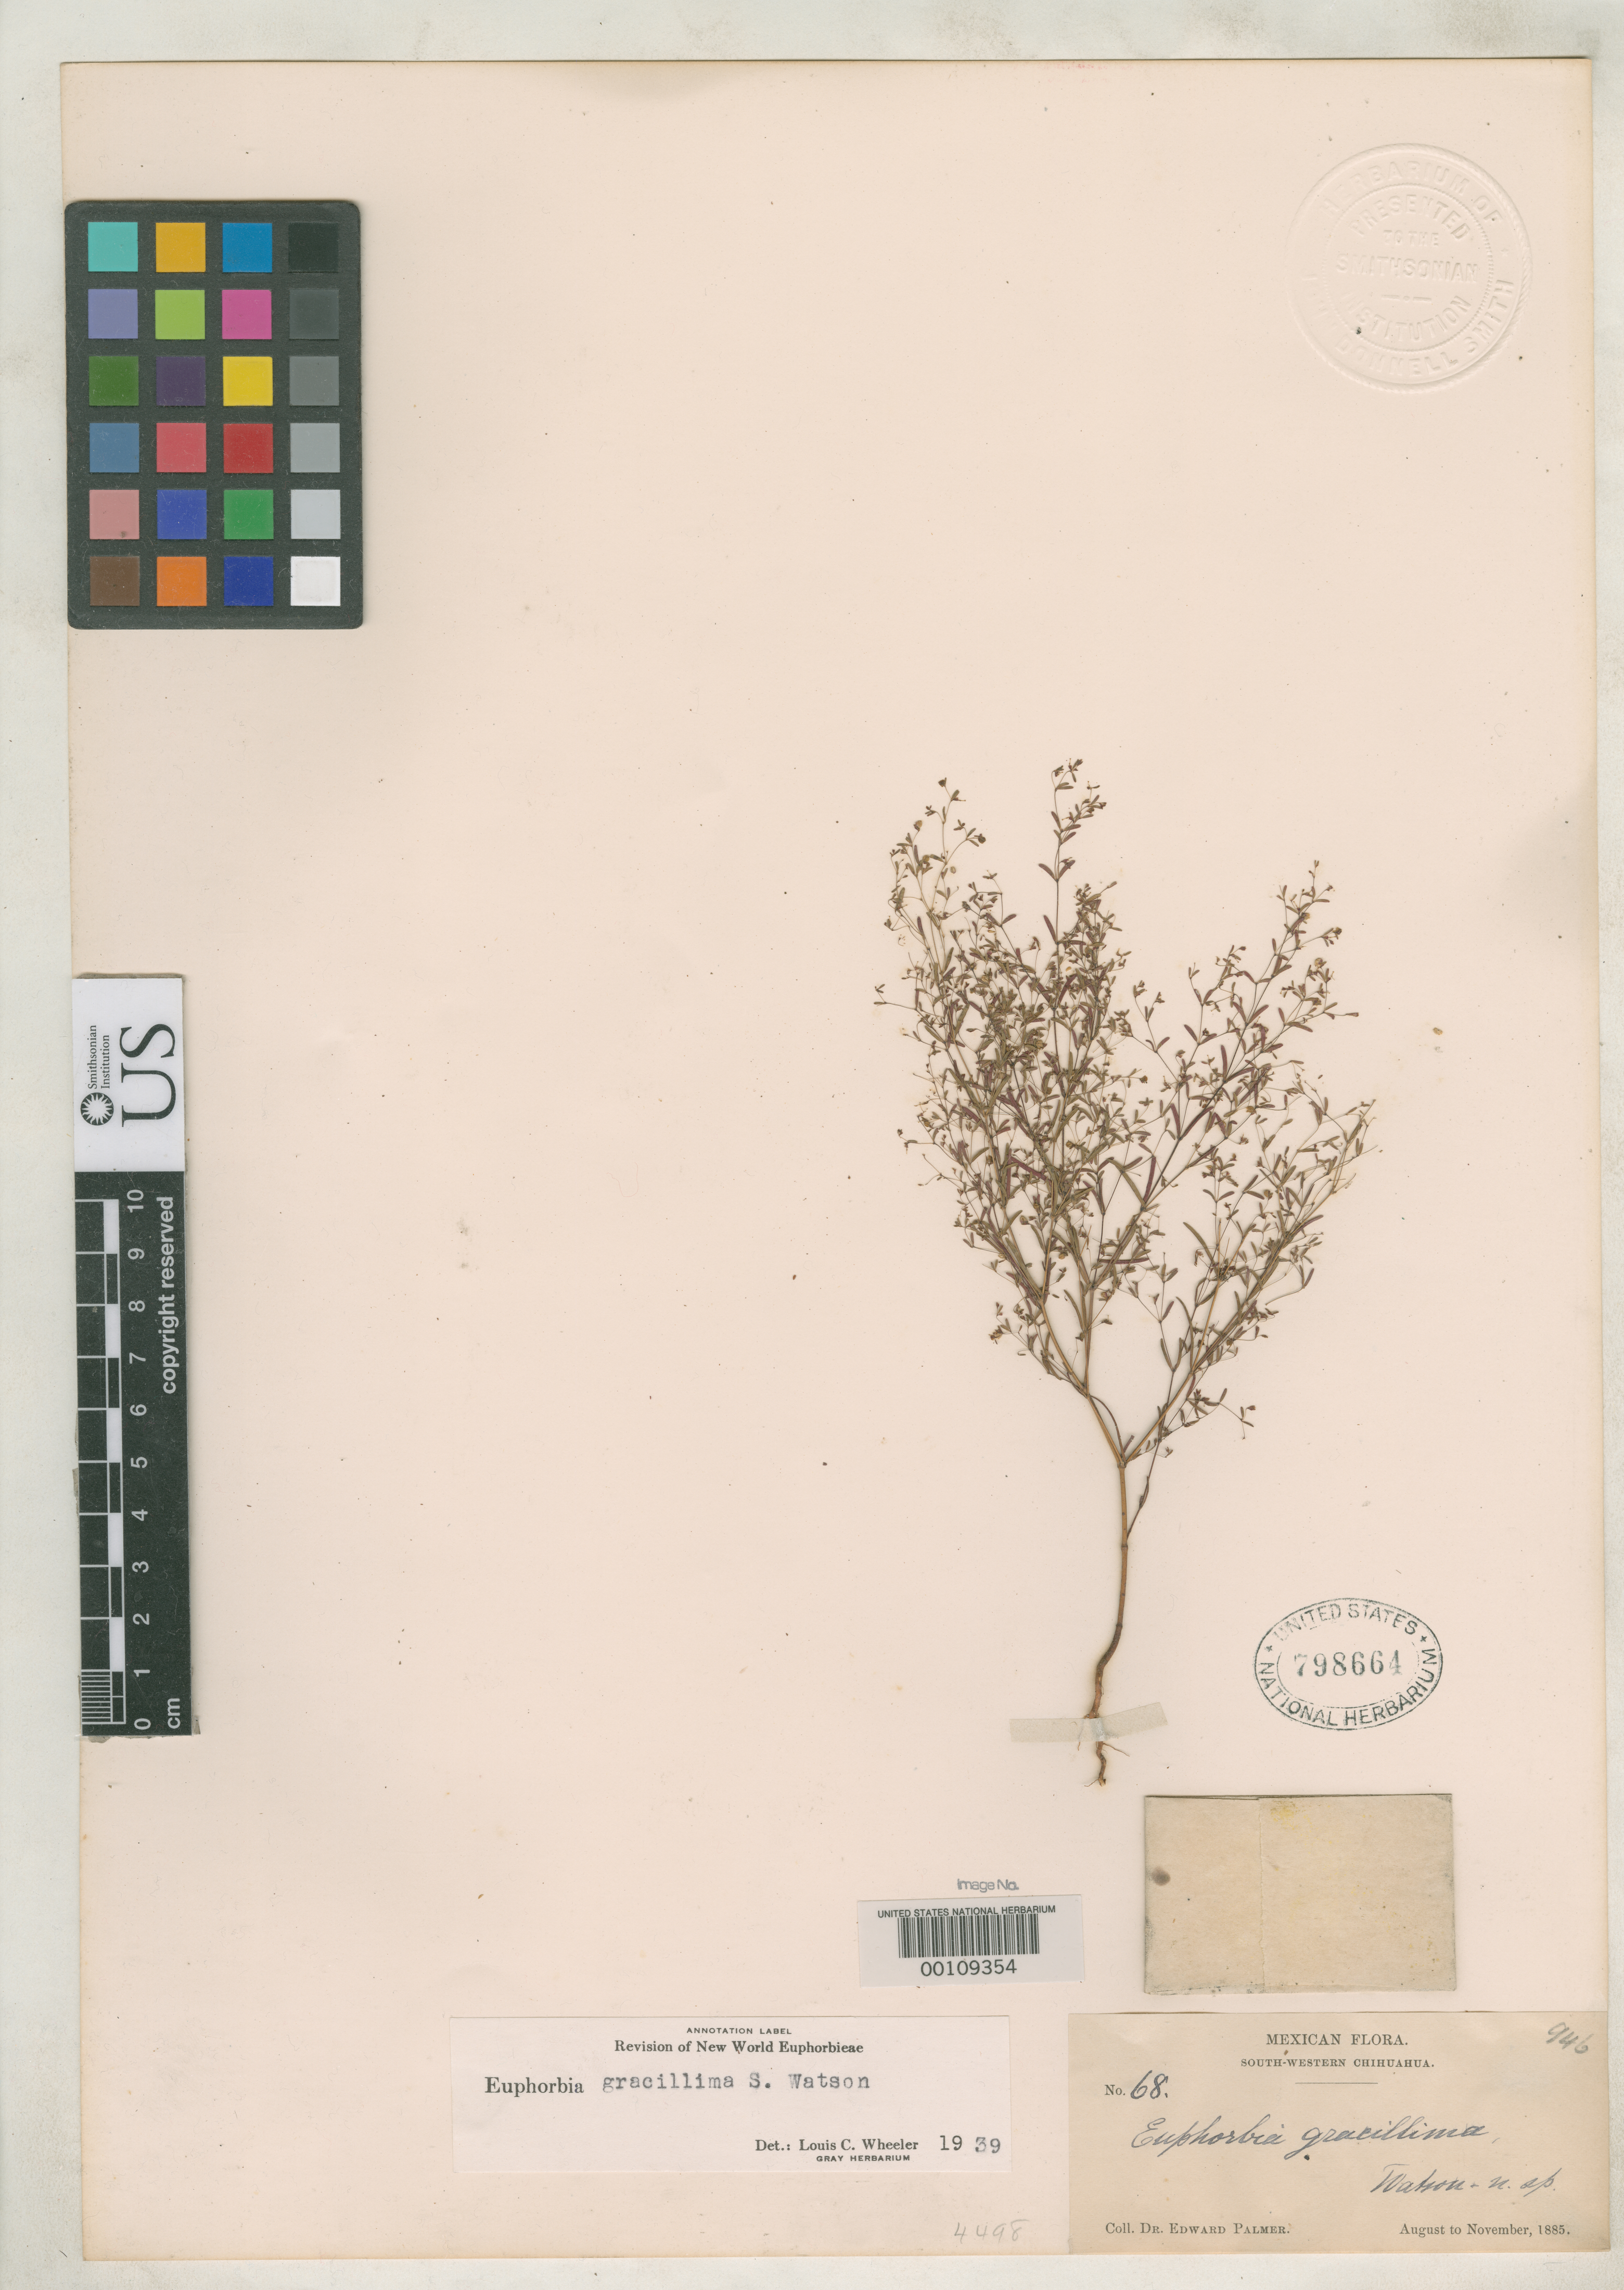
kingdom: Plantae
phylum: Tracheophyta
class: Magnoliopsida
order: Malpighiales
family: Euphorbiaceae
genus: Euphorbia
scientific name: Euphorbia gracillima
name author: S. Watson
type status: Type Collection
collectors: E. Palmer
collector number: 68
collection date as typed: Aug 1885 to -- Nov 1885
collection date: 1885-08/1885-11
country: Mexico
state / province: Chihuahua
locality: South-western Chihuahua.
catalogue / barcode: US 798664